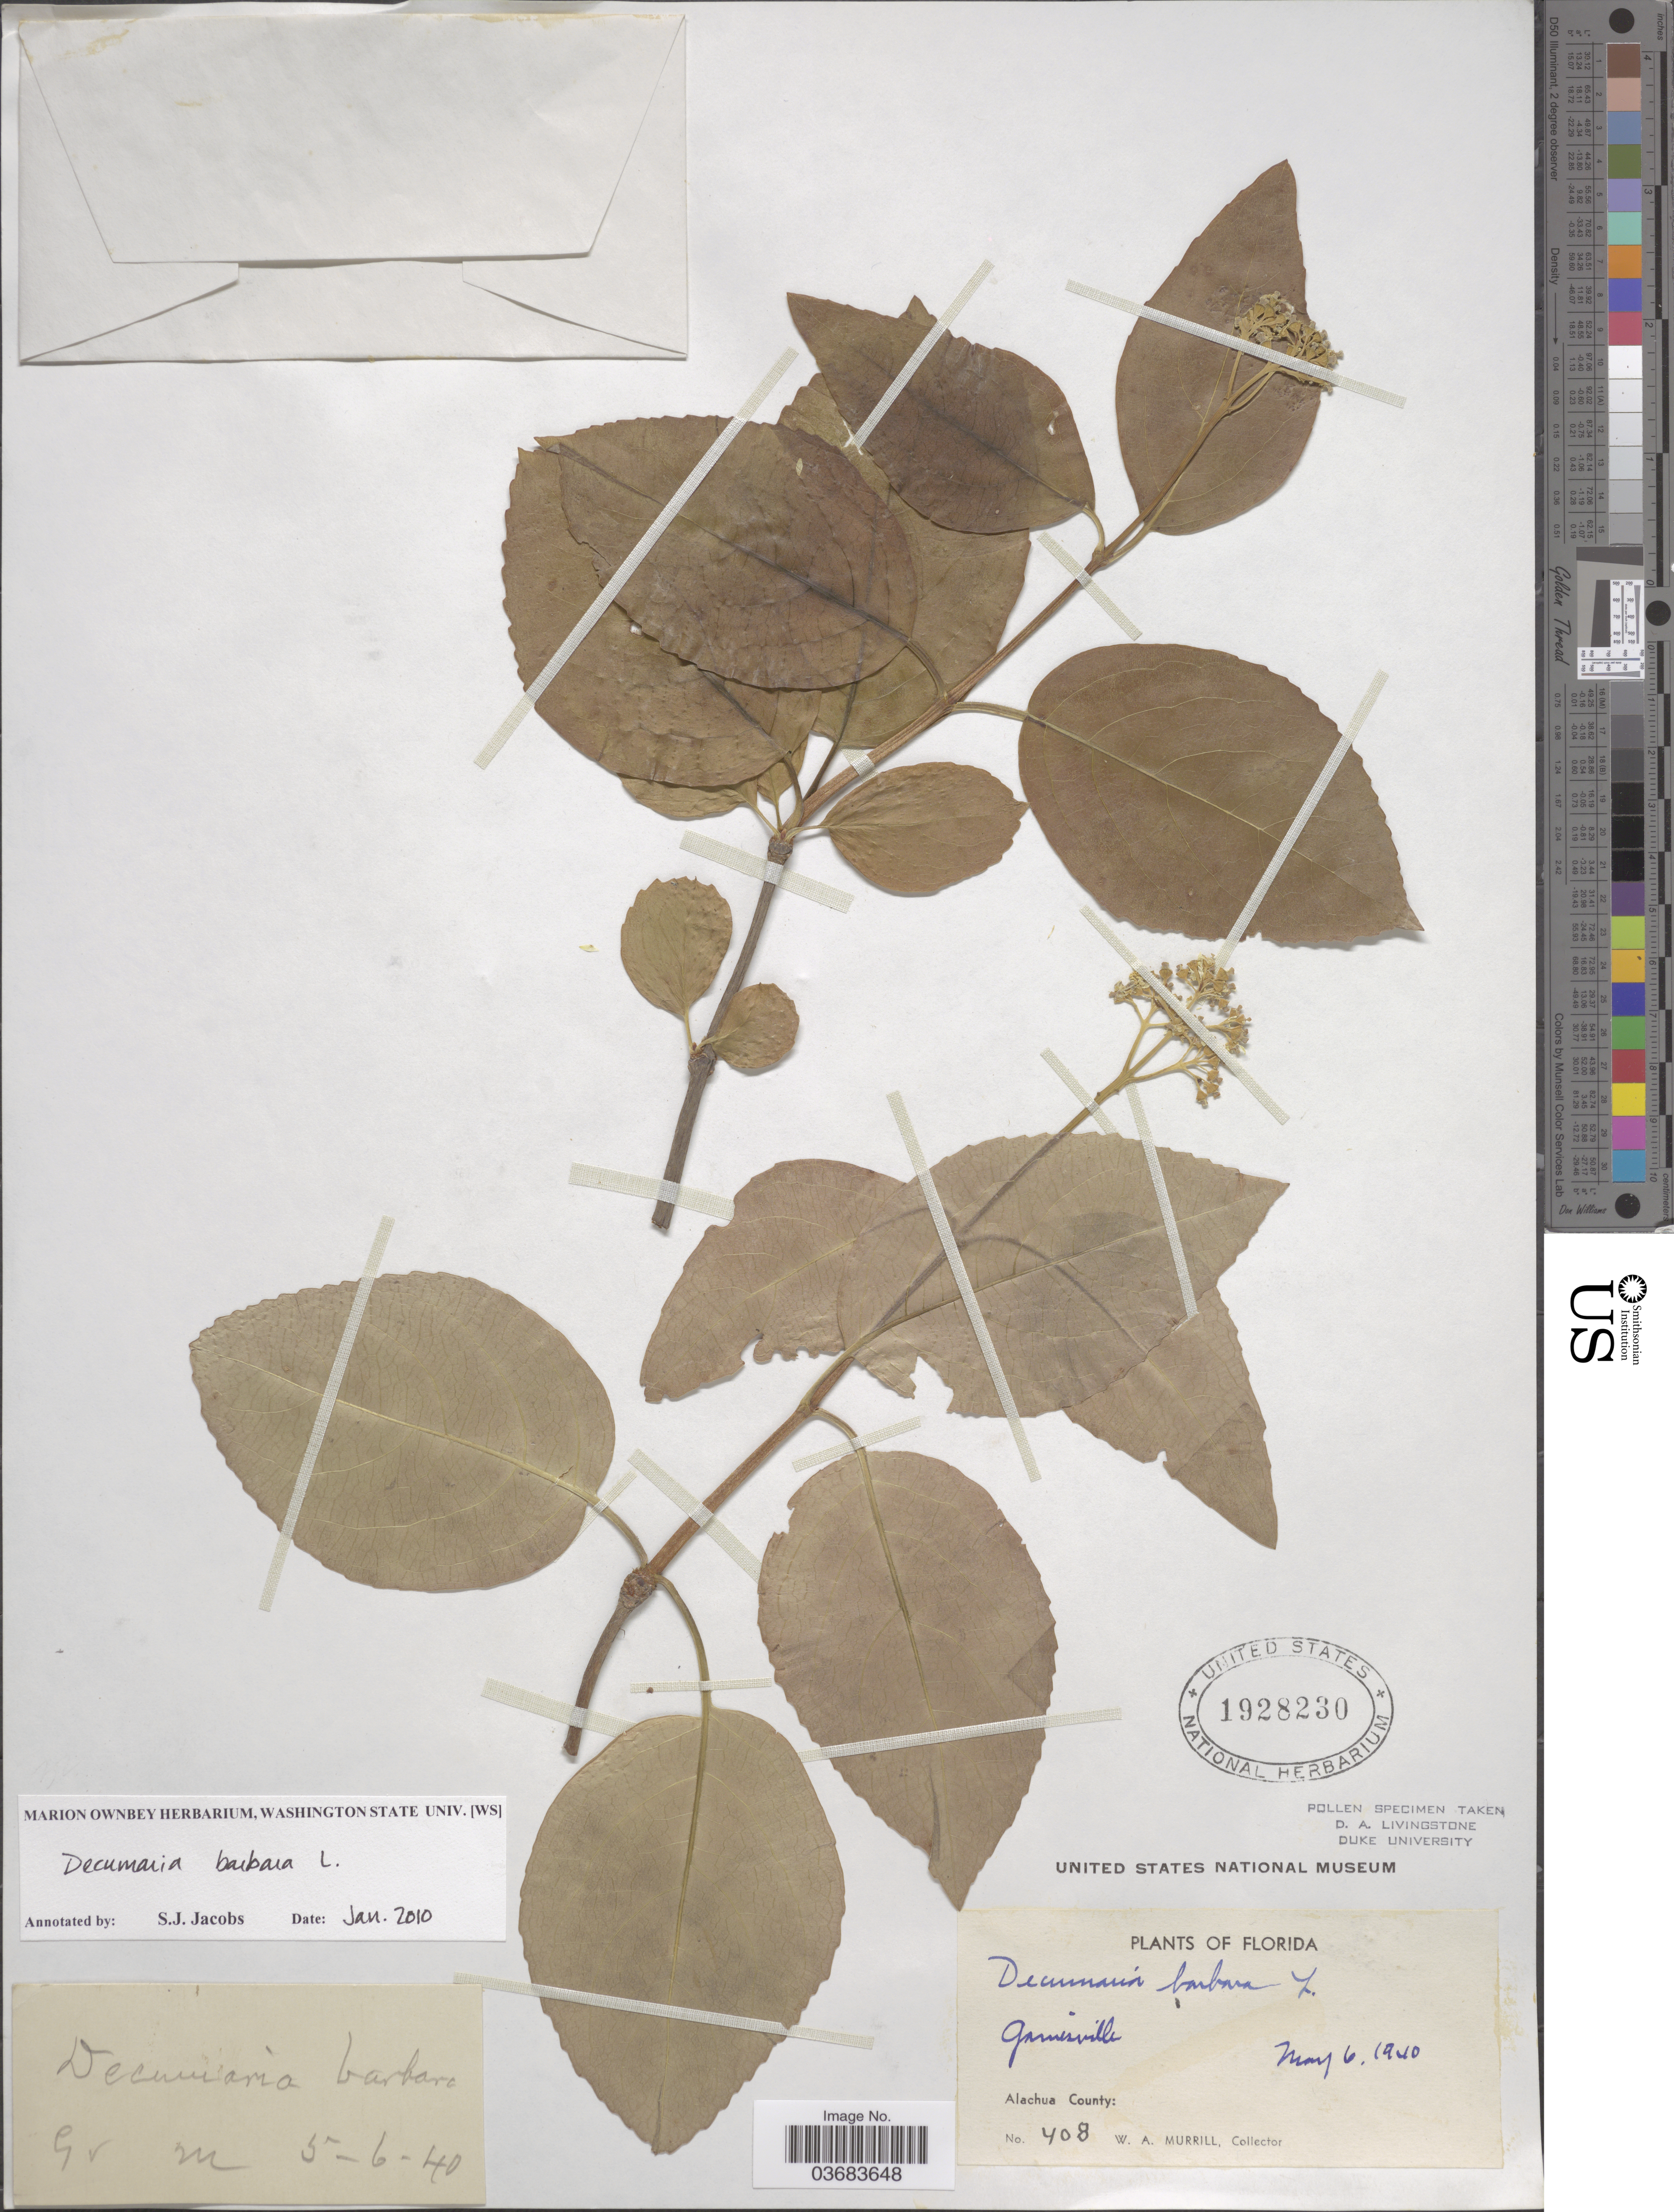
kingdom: Plantae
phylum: Tracheophyta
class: Magnoliopsida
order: Cornales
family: Hydrangeaceae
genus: Hydrangea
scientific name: Hydrangea barbara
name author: (L.) Bernd Schulz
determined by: Strong, Mark T., (BOT), Smithsonian Institution - National Museum of Natural History (UNITED STATES)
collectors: W. A. Murrill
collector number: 408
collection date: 1940-05-06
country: United States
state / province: Florida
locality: Gainesville. Alachua County.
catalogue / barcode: US 1928230